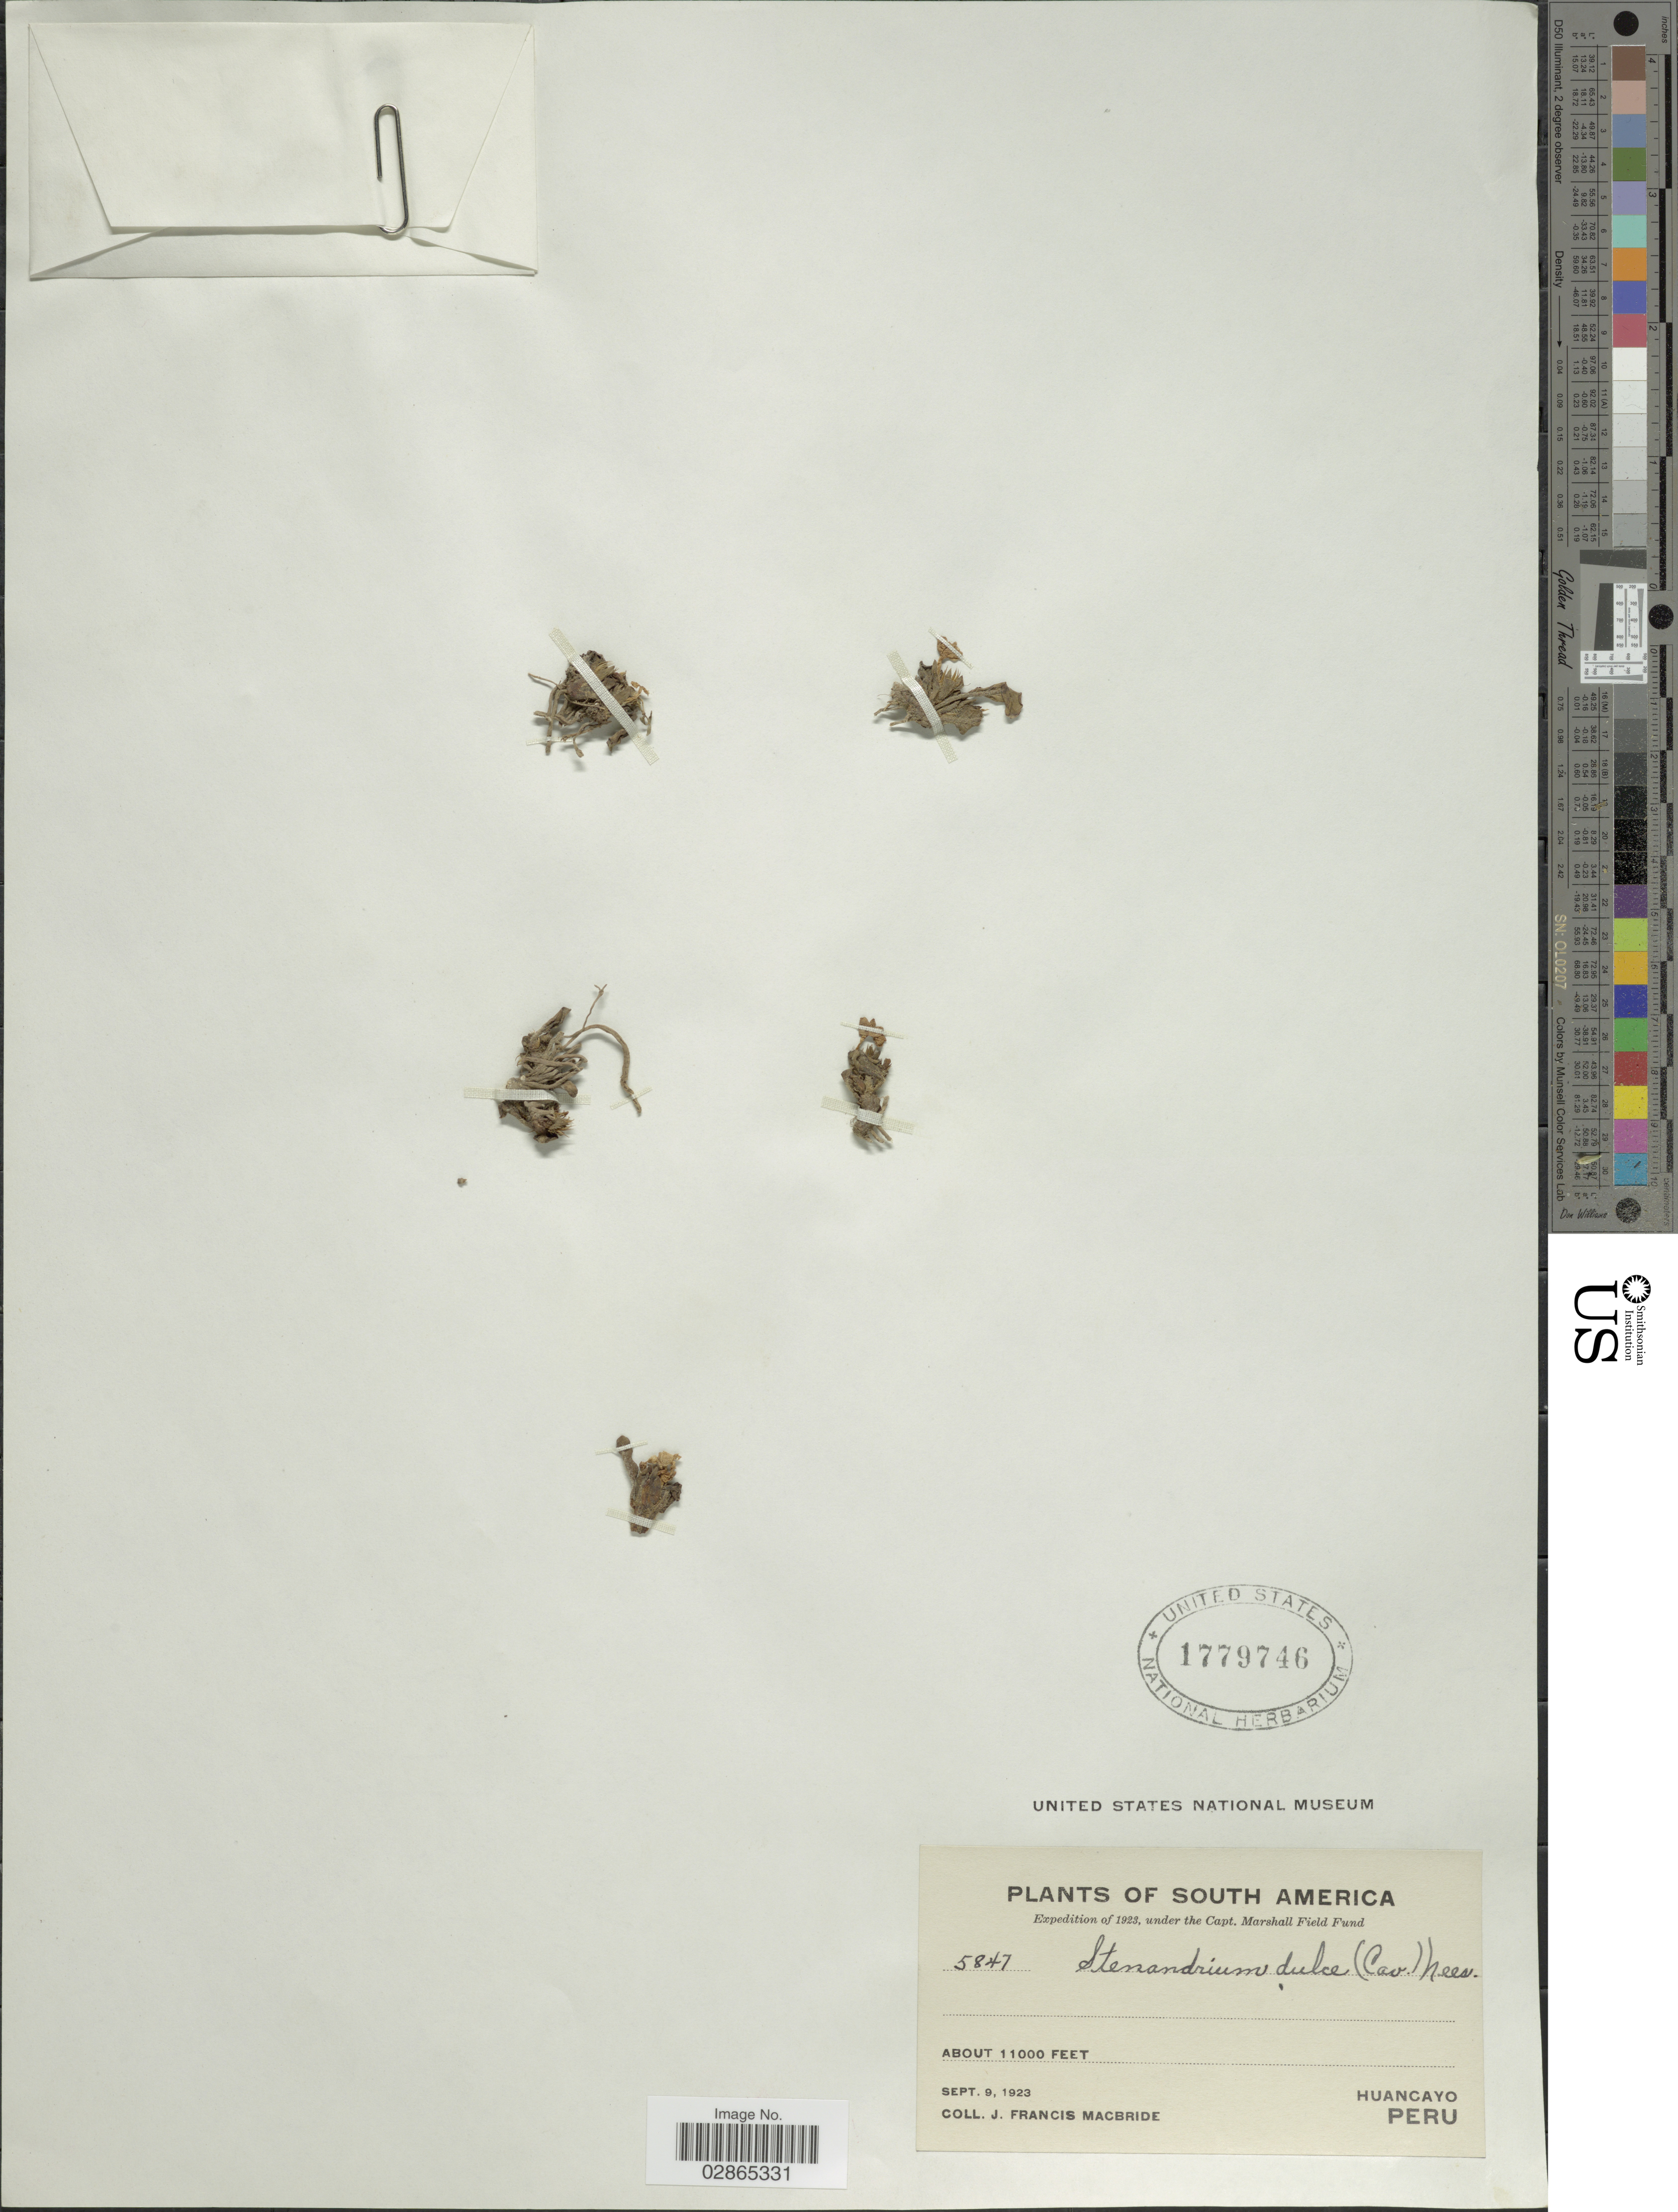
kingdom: Plantae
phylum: Tracheophyta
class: Magnoliopsida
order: Lamiales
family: Acanthaceae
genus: Stenandrium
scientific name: Stenandrium dulce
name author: (Cav.) Nees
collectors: J. F. Macbride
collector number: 5847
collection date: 1923-09-09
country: Peru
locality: Huancayo.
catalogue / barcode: US 1779746